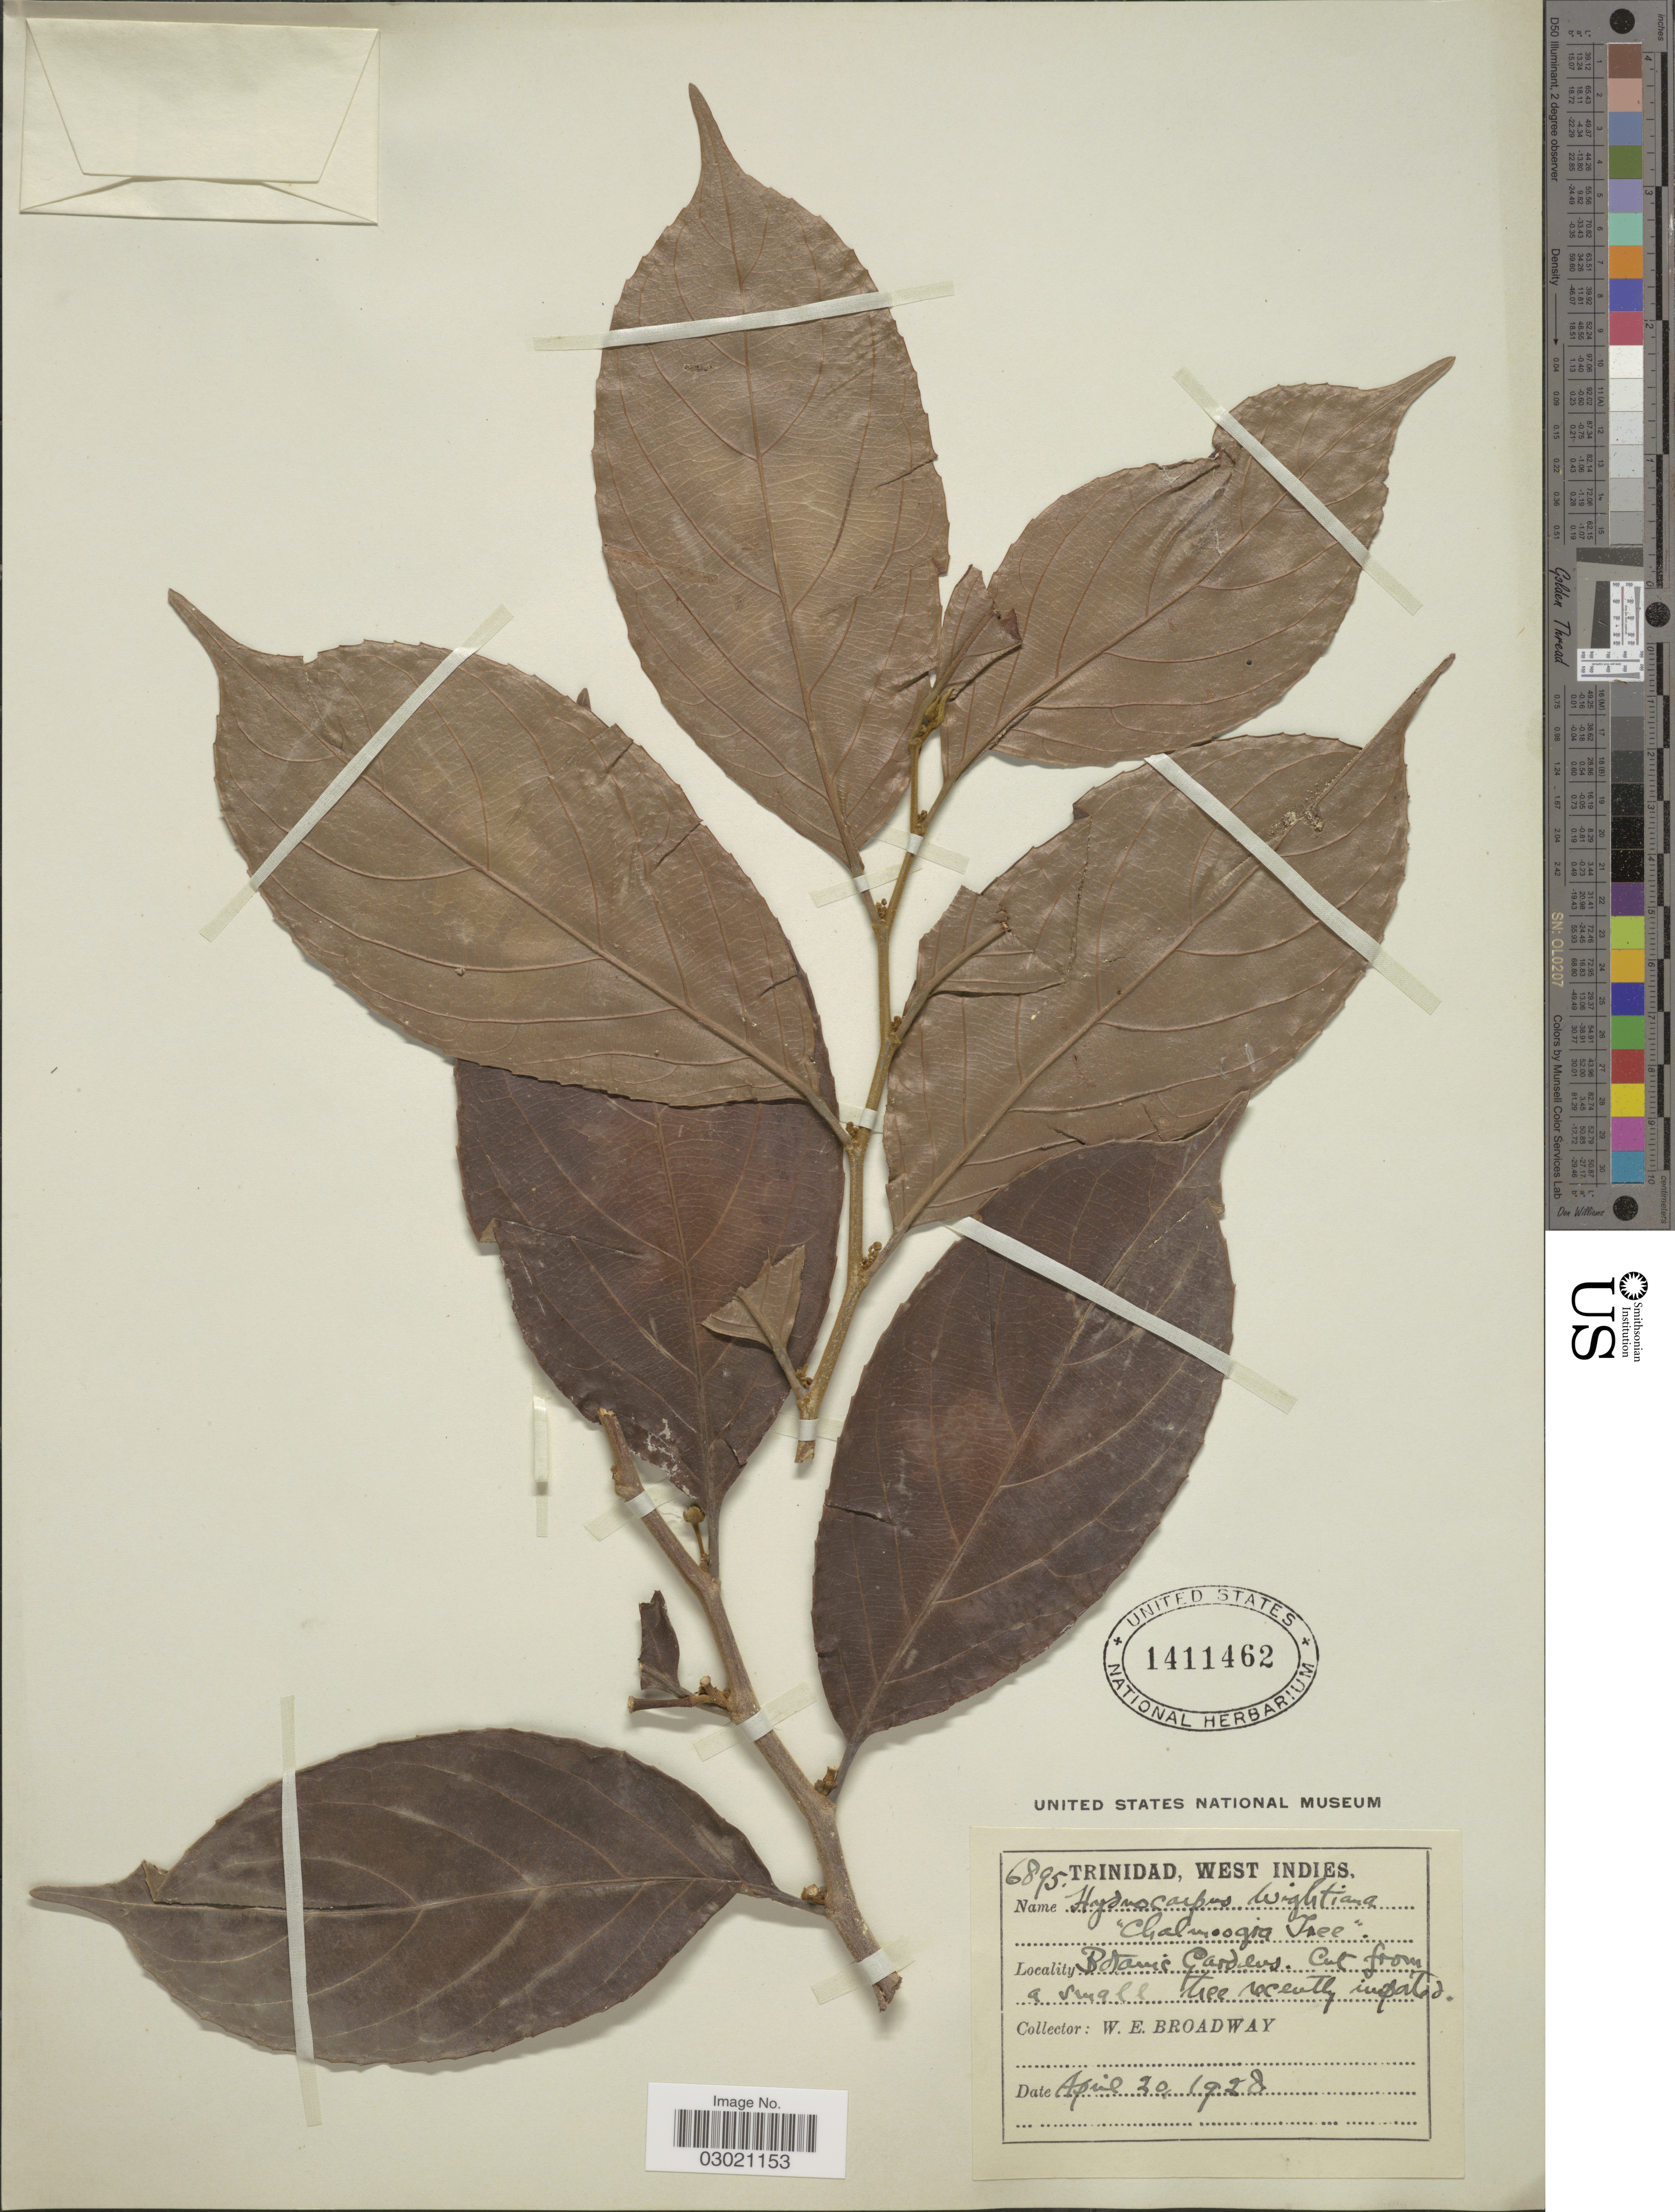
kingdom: Plantae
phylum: Tracheophyta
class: Magnoliopsida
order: Malpighiales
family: Achariaceae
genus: Hydnocarpus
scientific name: Hydnocarpus wightianus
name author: Blume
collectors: W. E. Broadway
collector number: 6895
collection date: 1928-04-20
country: Trinidad and Tobago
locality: Trinidad, Botanic Gardens.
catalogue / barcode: US 1411462